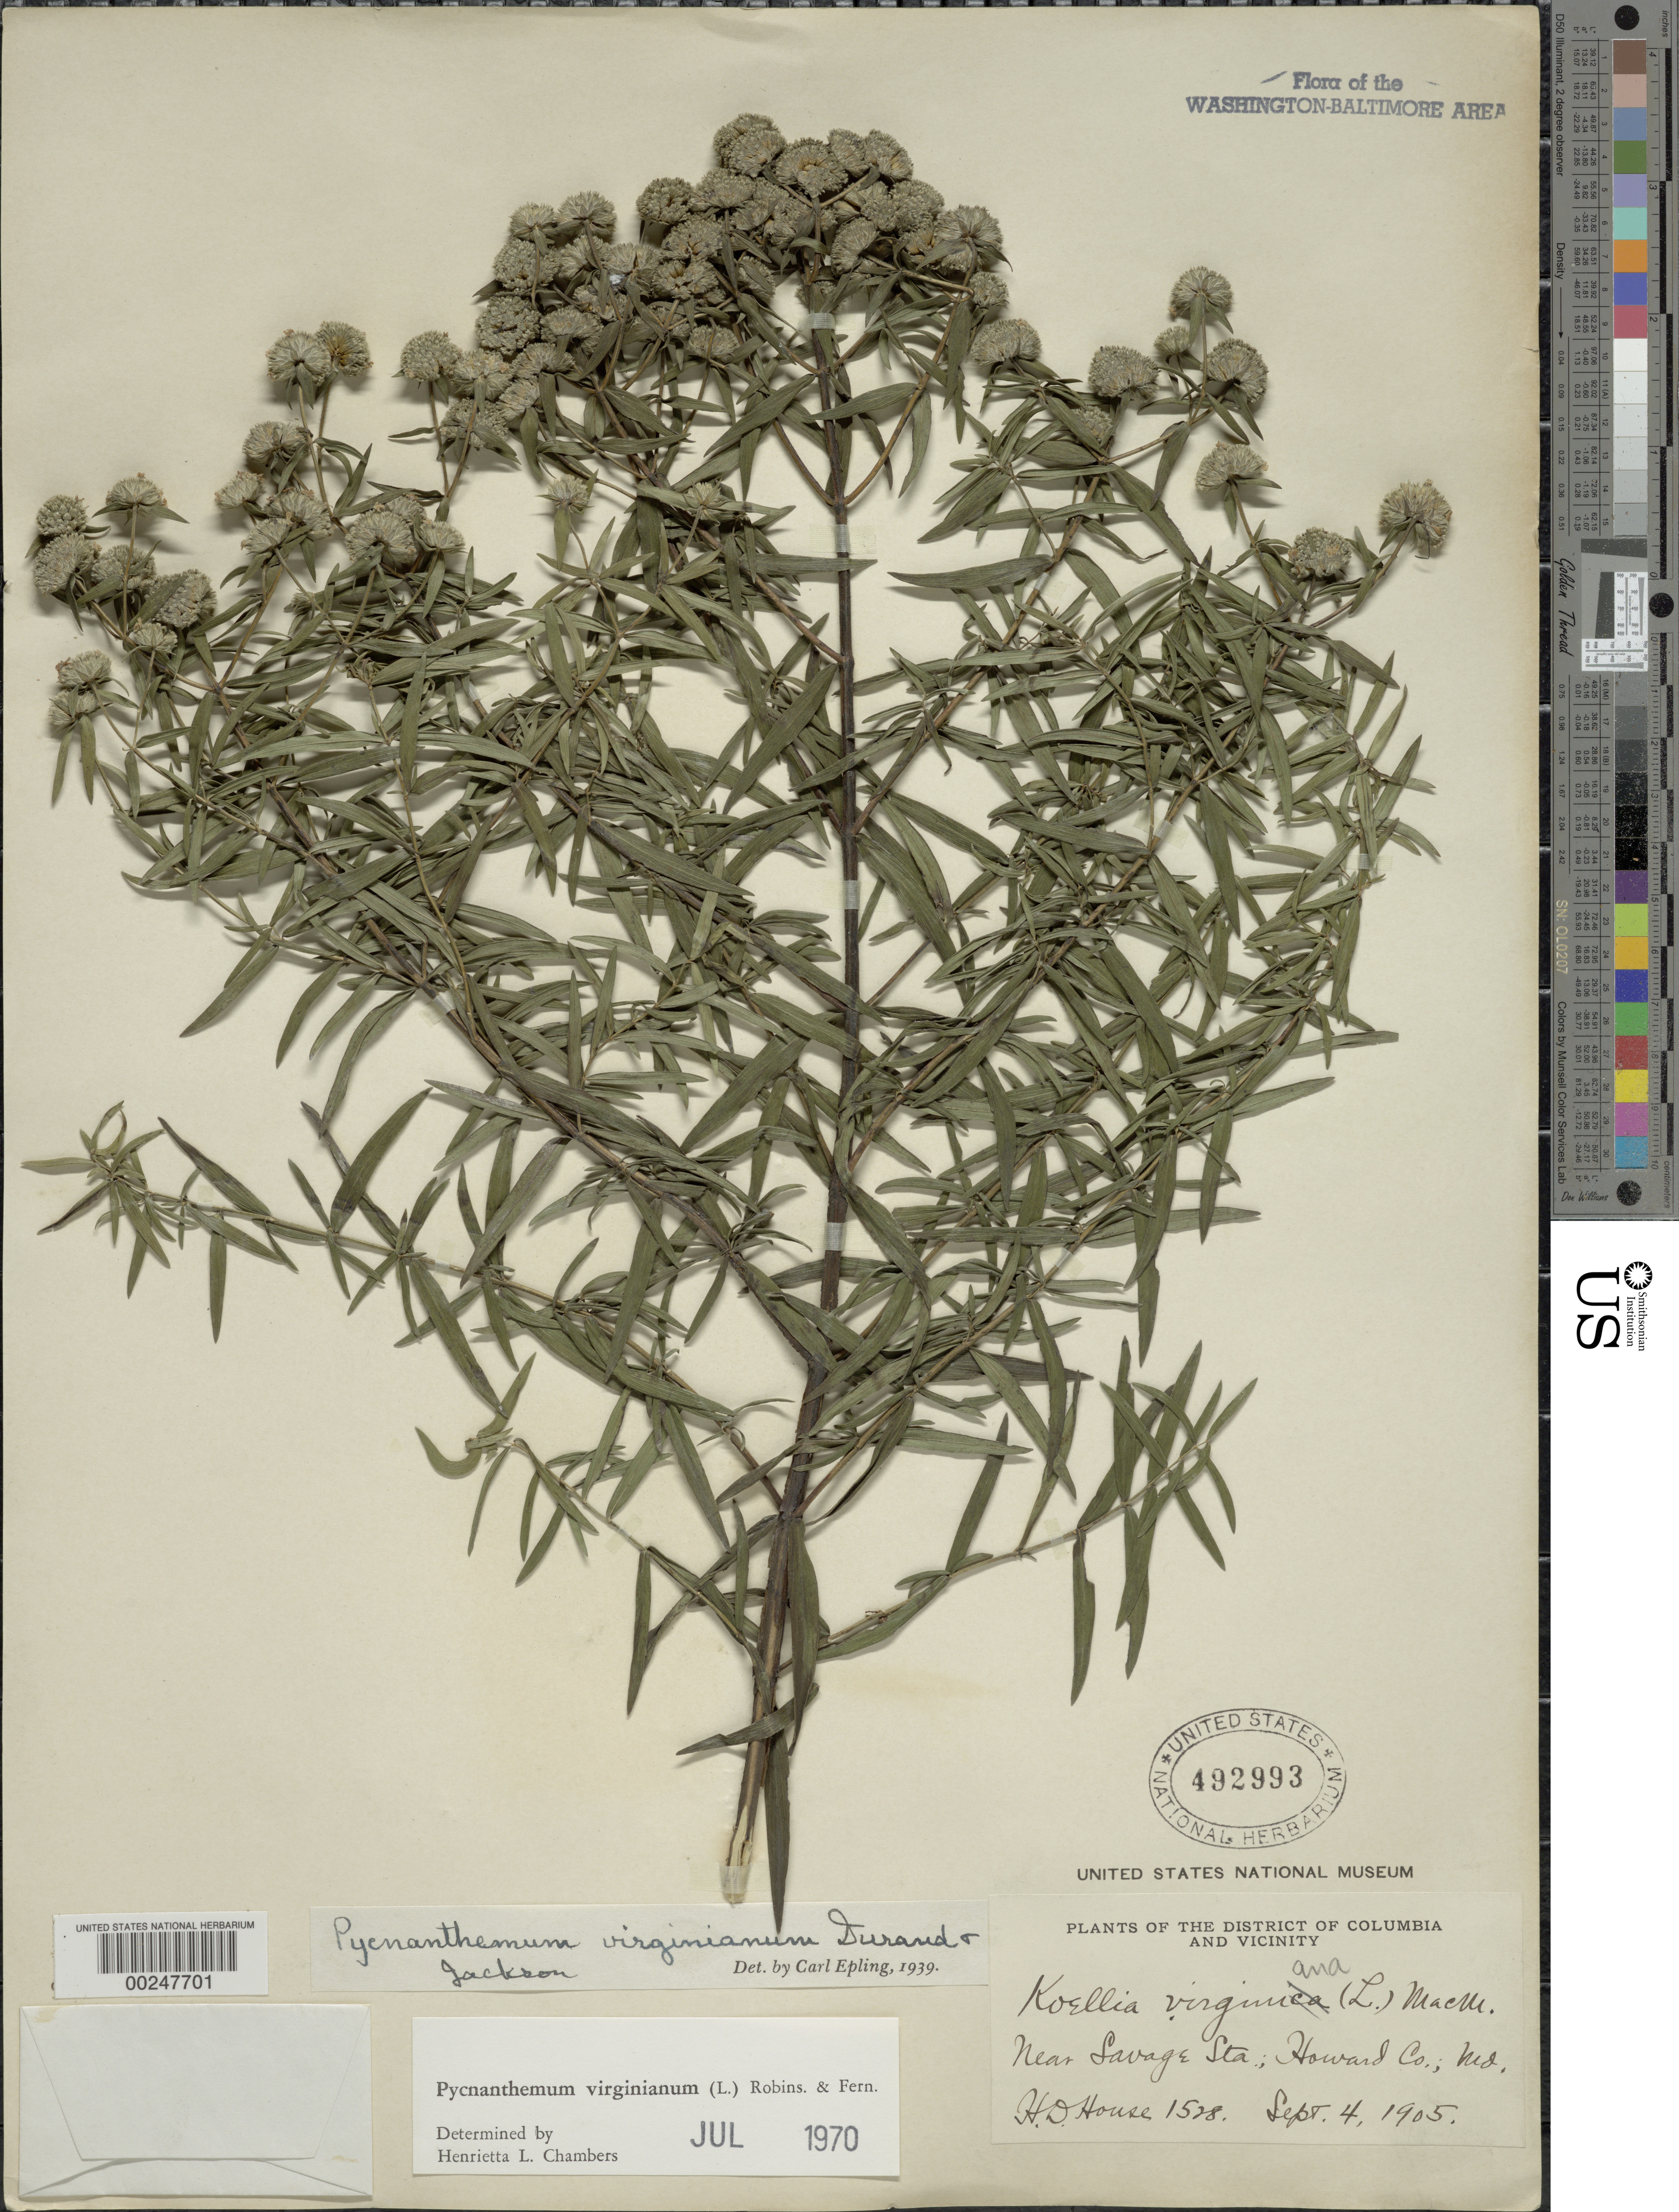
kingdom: Plantae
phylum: Tracheophyta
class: Magnoliopsida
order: Lamiales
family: Lamiaceae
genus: Pycnanthemum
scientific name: Pycnanthemum virginianum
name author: (L.) Durand & B.D. Jacks. ex B.L. Rob. & Fernald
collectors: H. D. House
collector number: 1528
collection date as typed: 04 Sep 1905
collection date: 1905-09-04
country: United States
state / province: Maryland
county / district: Howard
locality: Near Savage Station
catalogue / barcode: US 492993